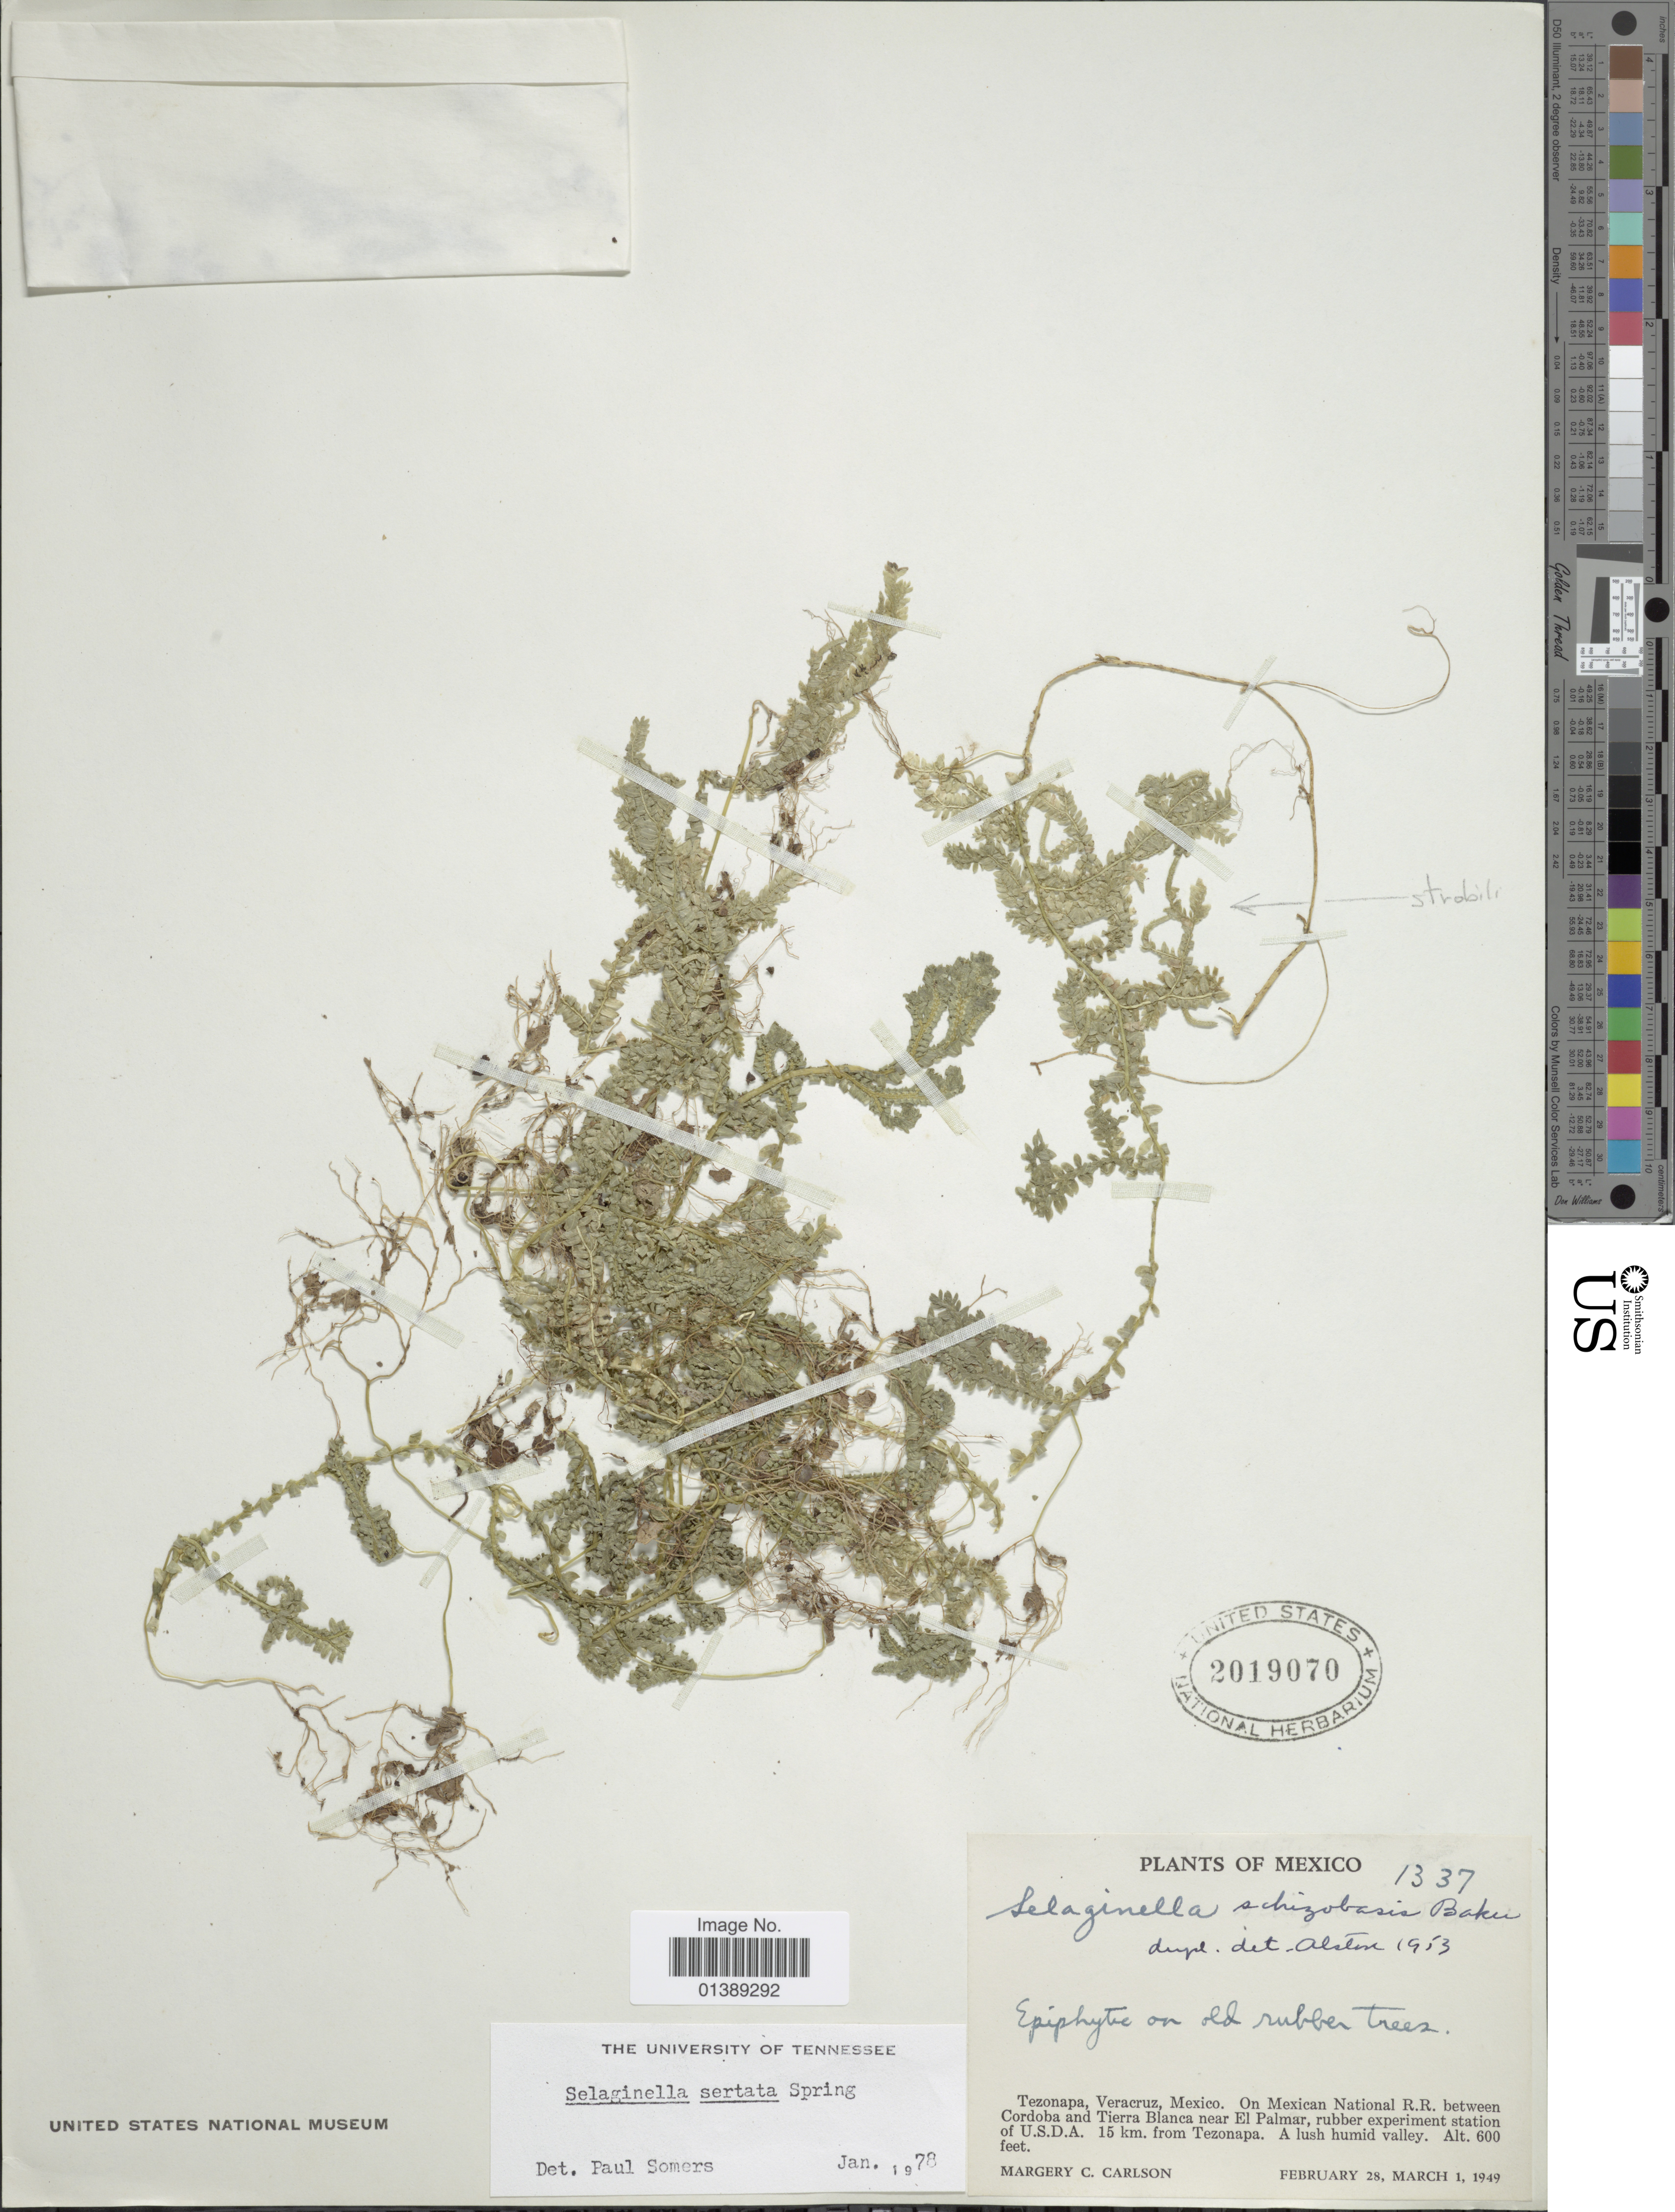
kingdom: Plantae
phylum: Tracheophyta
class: Lycopodiopsida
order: Selaginellales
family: Selaginellaceae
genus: Selaginella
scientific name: Selaginella sertata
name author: Spring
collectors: M. C. Carlson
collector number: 1337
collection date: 1949-02-28/1949-03-01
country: Mexico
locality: Tezonapa, Veracruz, On mexican National R.R. between Cordoba and Tierra Blanca near El Palmar, 15 km. from Tezonapa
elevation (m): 183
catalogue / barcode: US 2019070